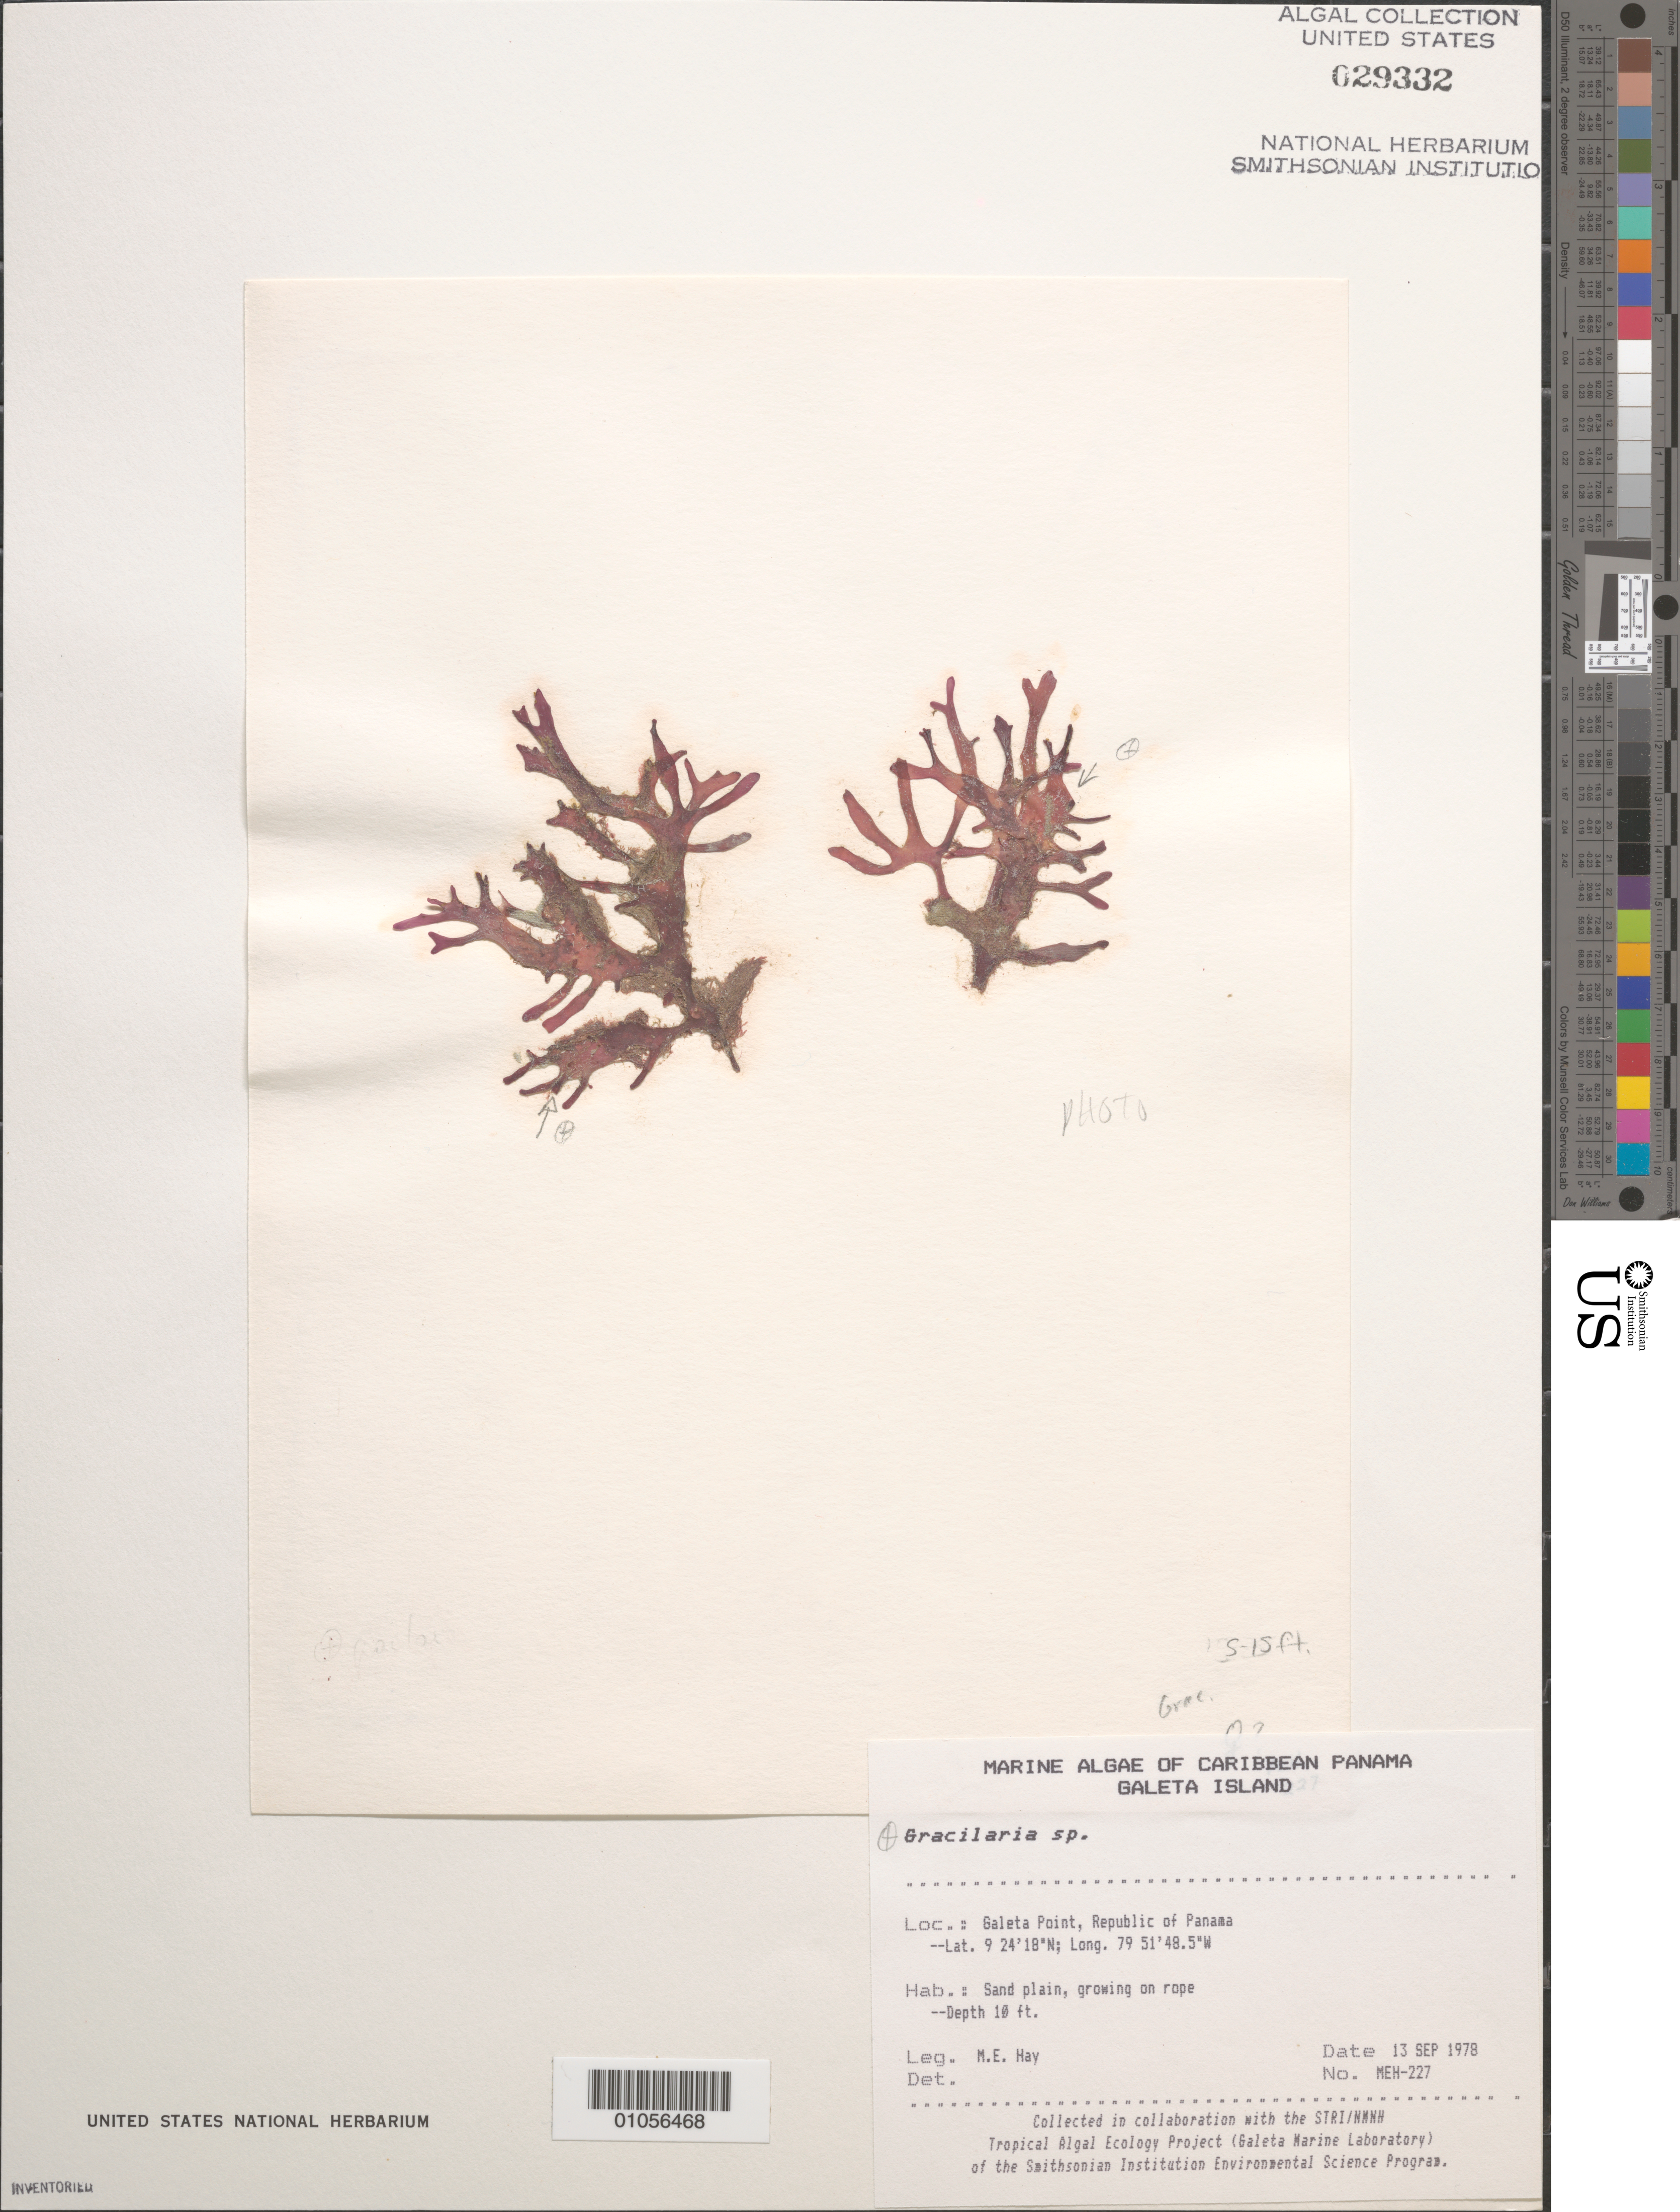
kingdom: Plantae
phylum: Rhodophyta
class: Florideophyceae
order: Gracilariales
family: Gracilariaceae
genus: Gracilaria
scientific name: Gracilaria sp.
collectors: M. E. Hay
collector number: MEH-227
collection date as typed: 13 Sep 1978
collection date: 1978-09-13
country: Panama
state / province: Colón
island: Galeta Island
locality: Galeta Point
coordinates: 9 24'18"N, 79 51'48.5"W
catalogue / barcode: US 29332